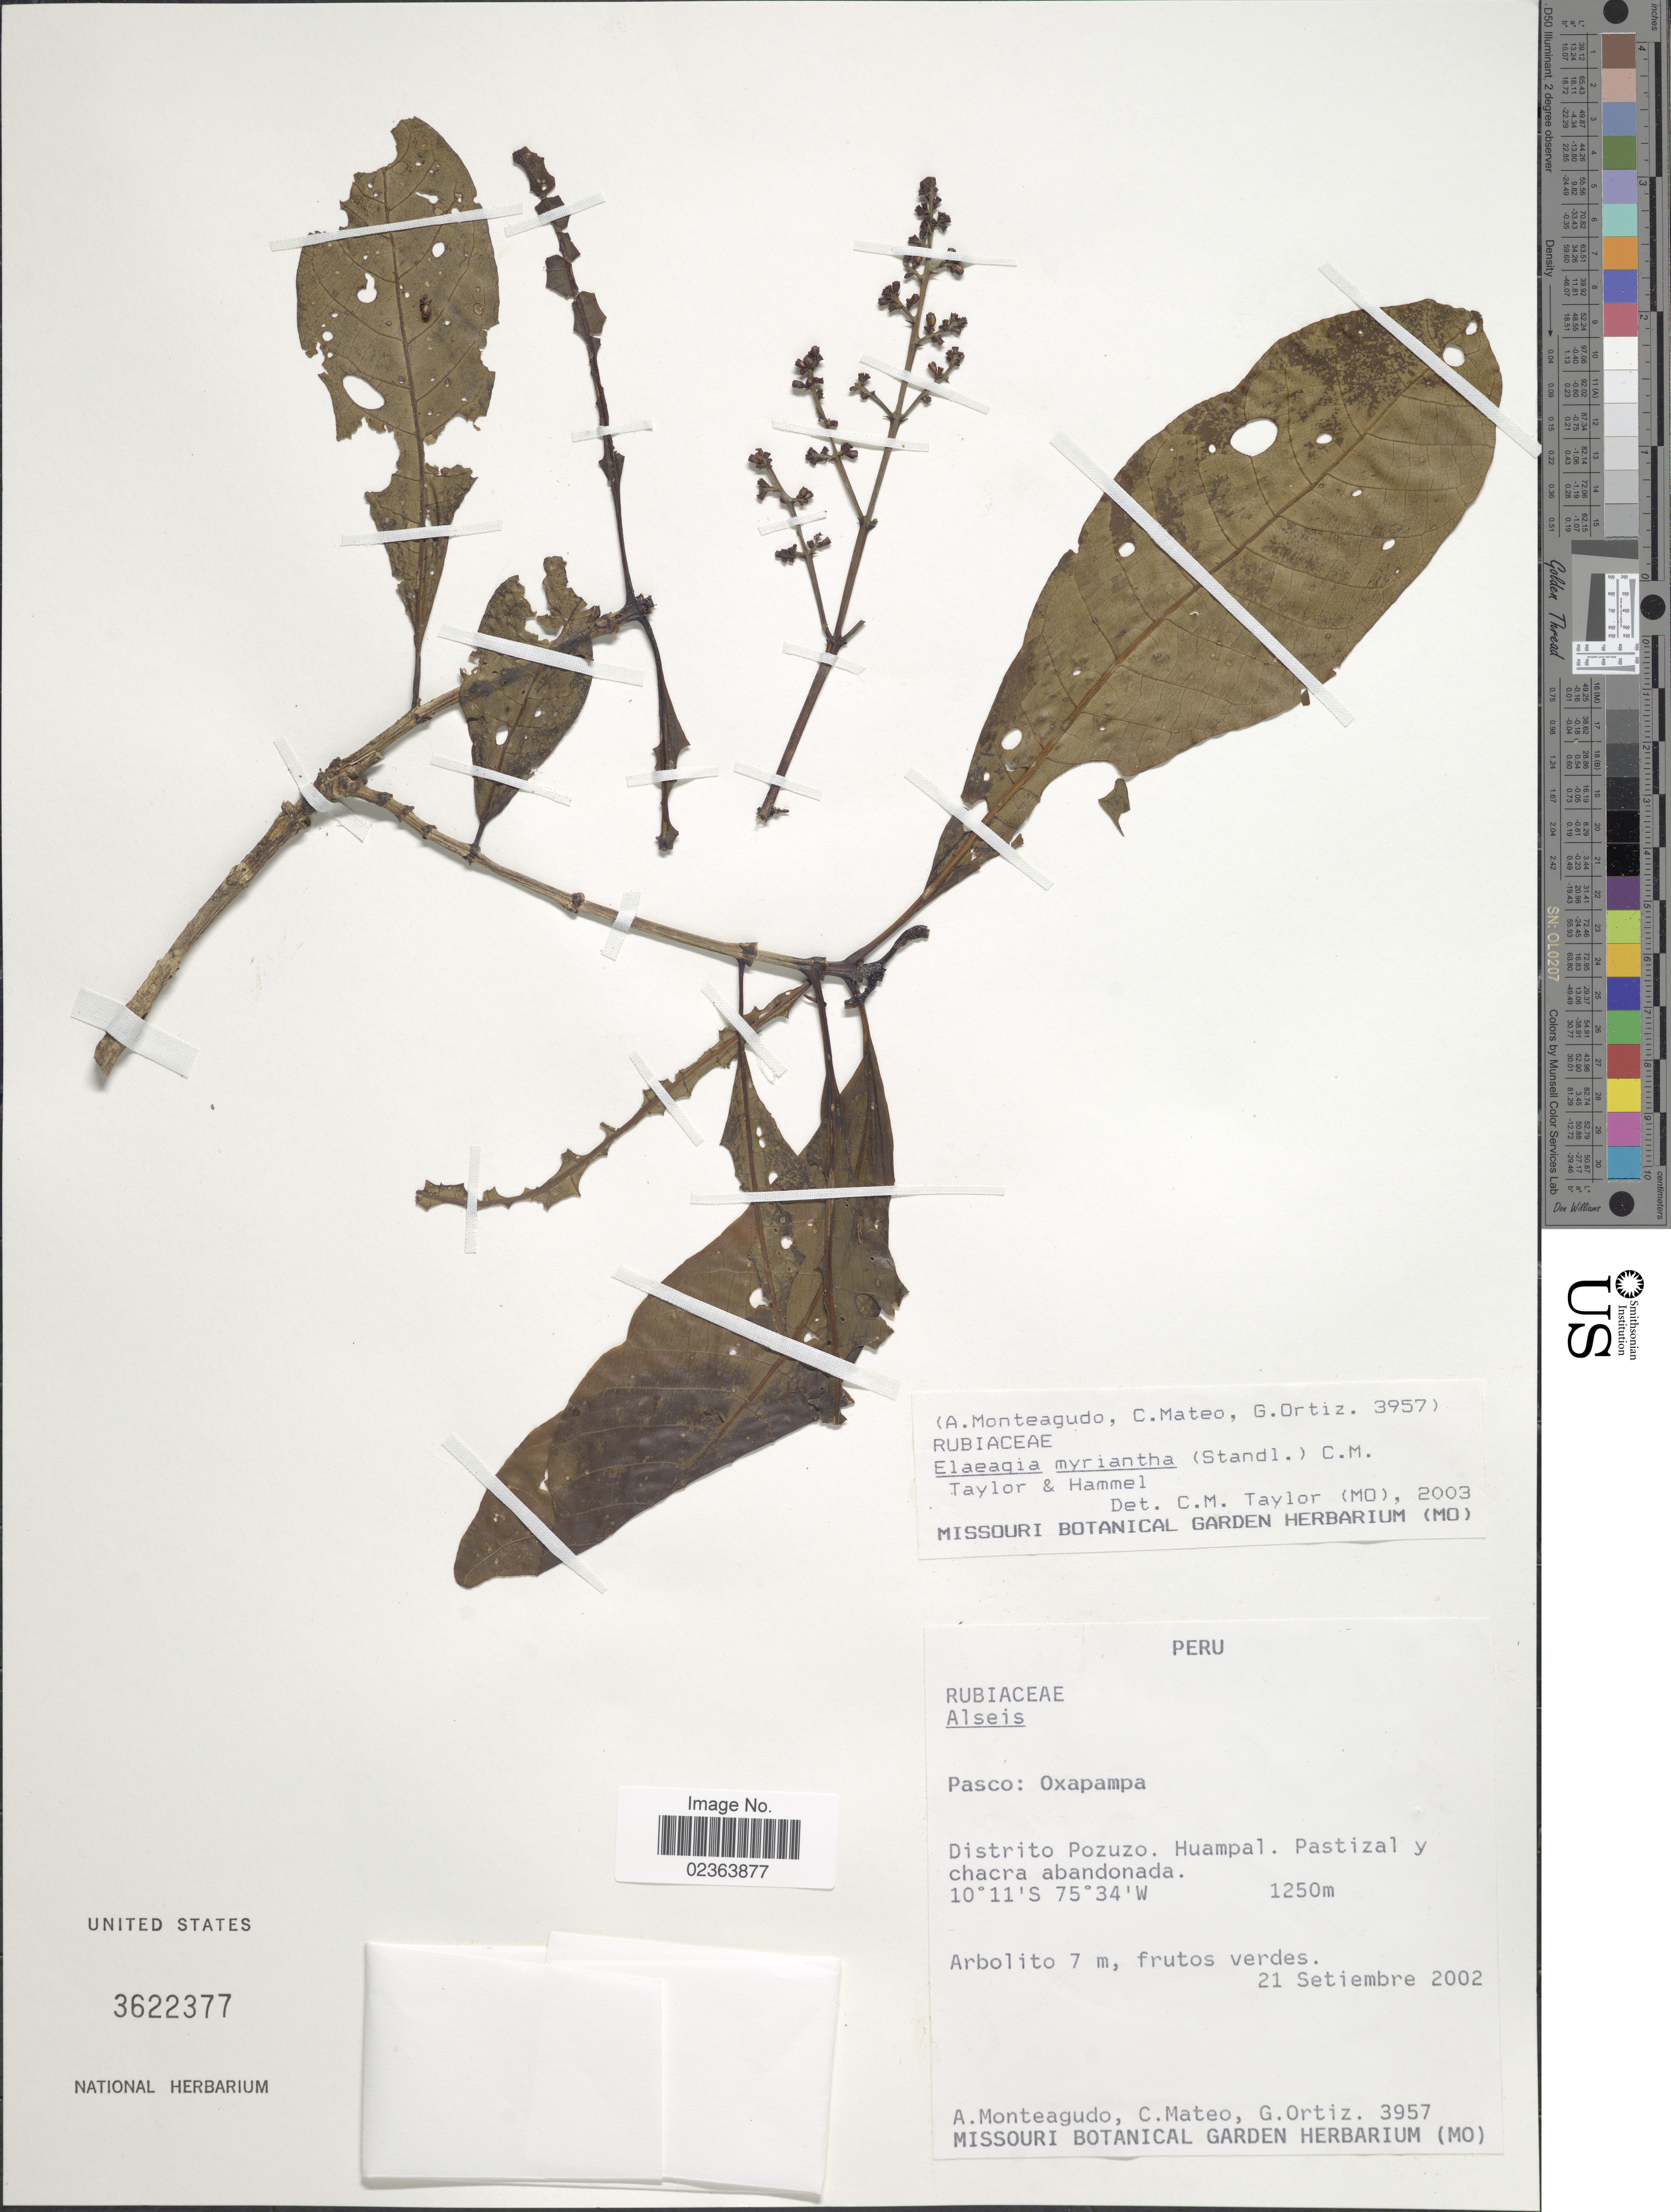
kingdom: Plantae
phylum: Tracheophyta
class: Magnoliopsida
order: Gentianales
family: Rubiaceae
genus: Elaeagia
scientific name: Elaeagia myriantha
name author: (Standl.) C.M. Taylor & Hammel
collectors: A. Monteagudo, C. Mateo & G. Ortiz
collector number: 3957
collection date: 2002-09-21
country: Peru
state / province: Pasco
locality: Pasco: Oxapampa, Distrito Pozuzo, Huampal. Pastizal y chacra abandonada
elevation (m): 1250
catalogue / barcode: US 3622377